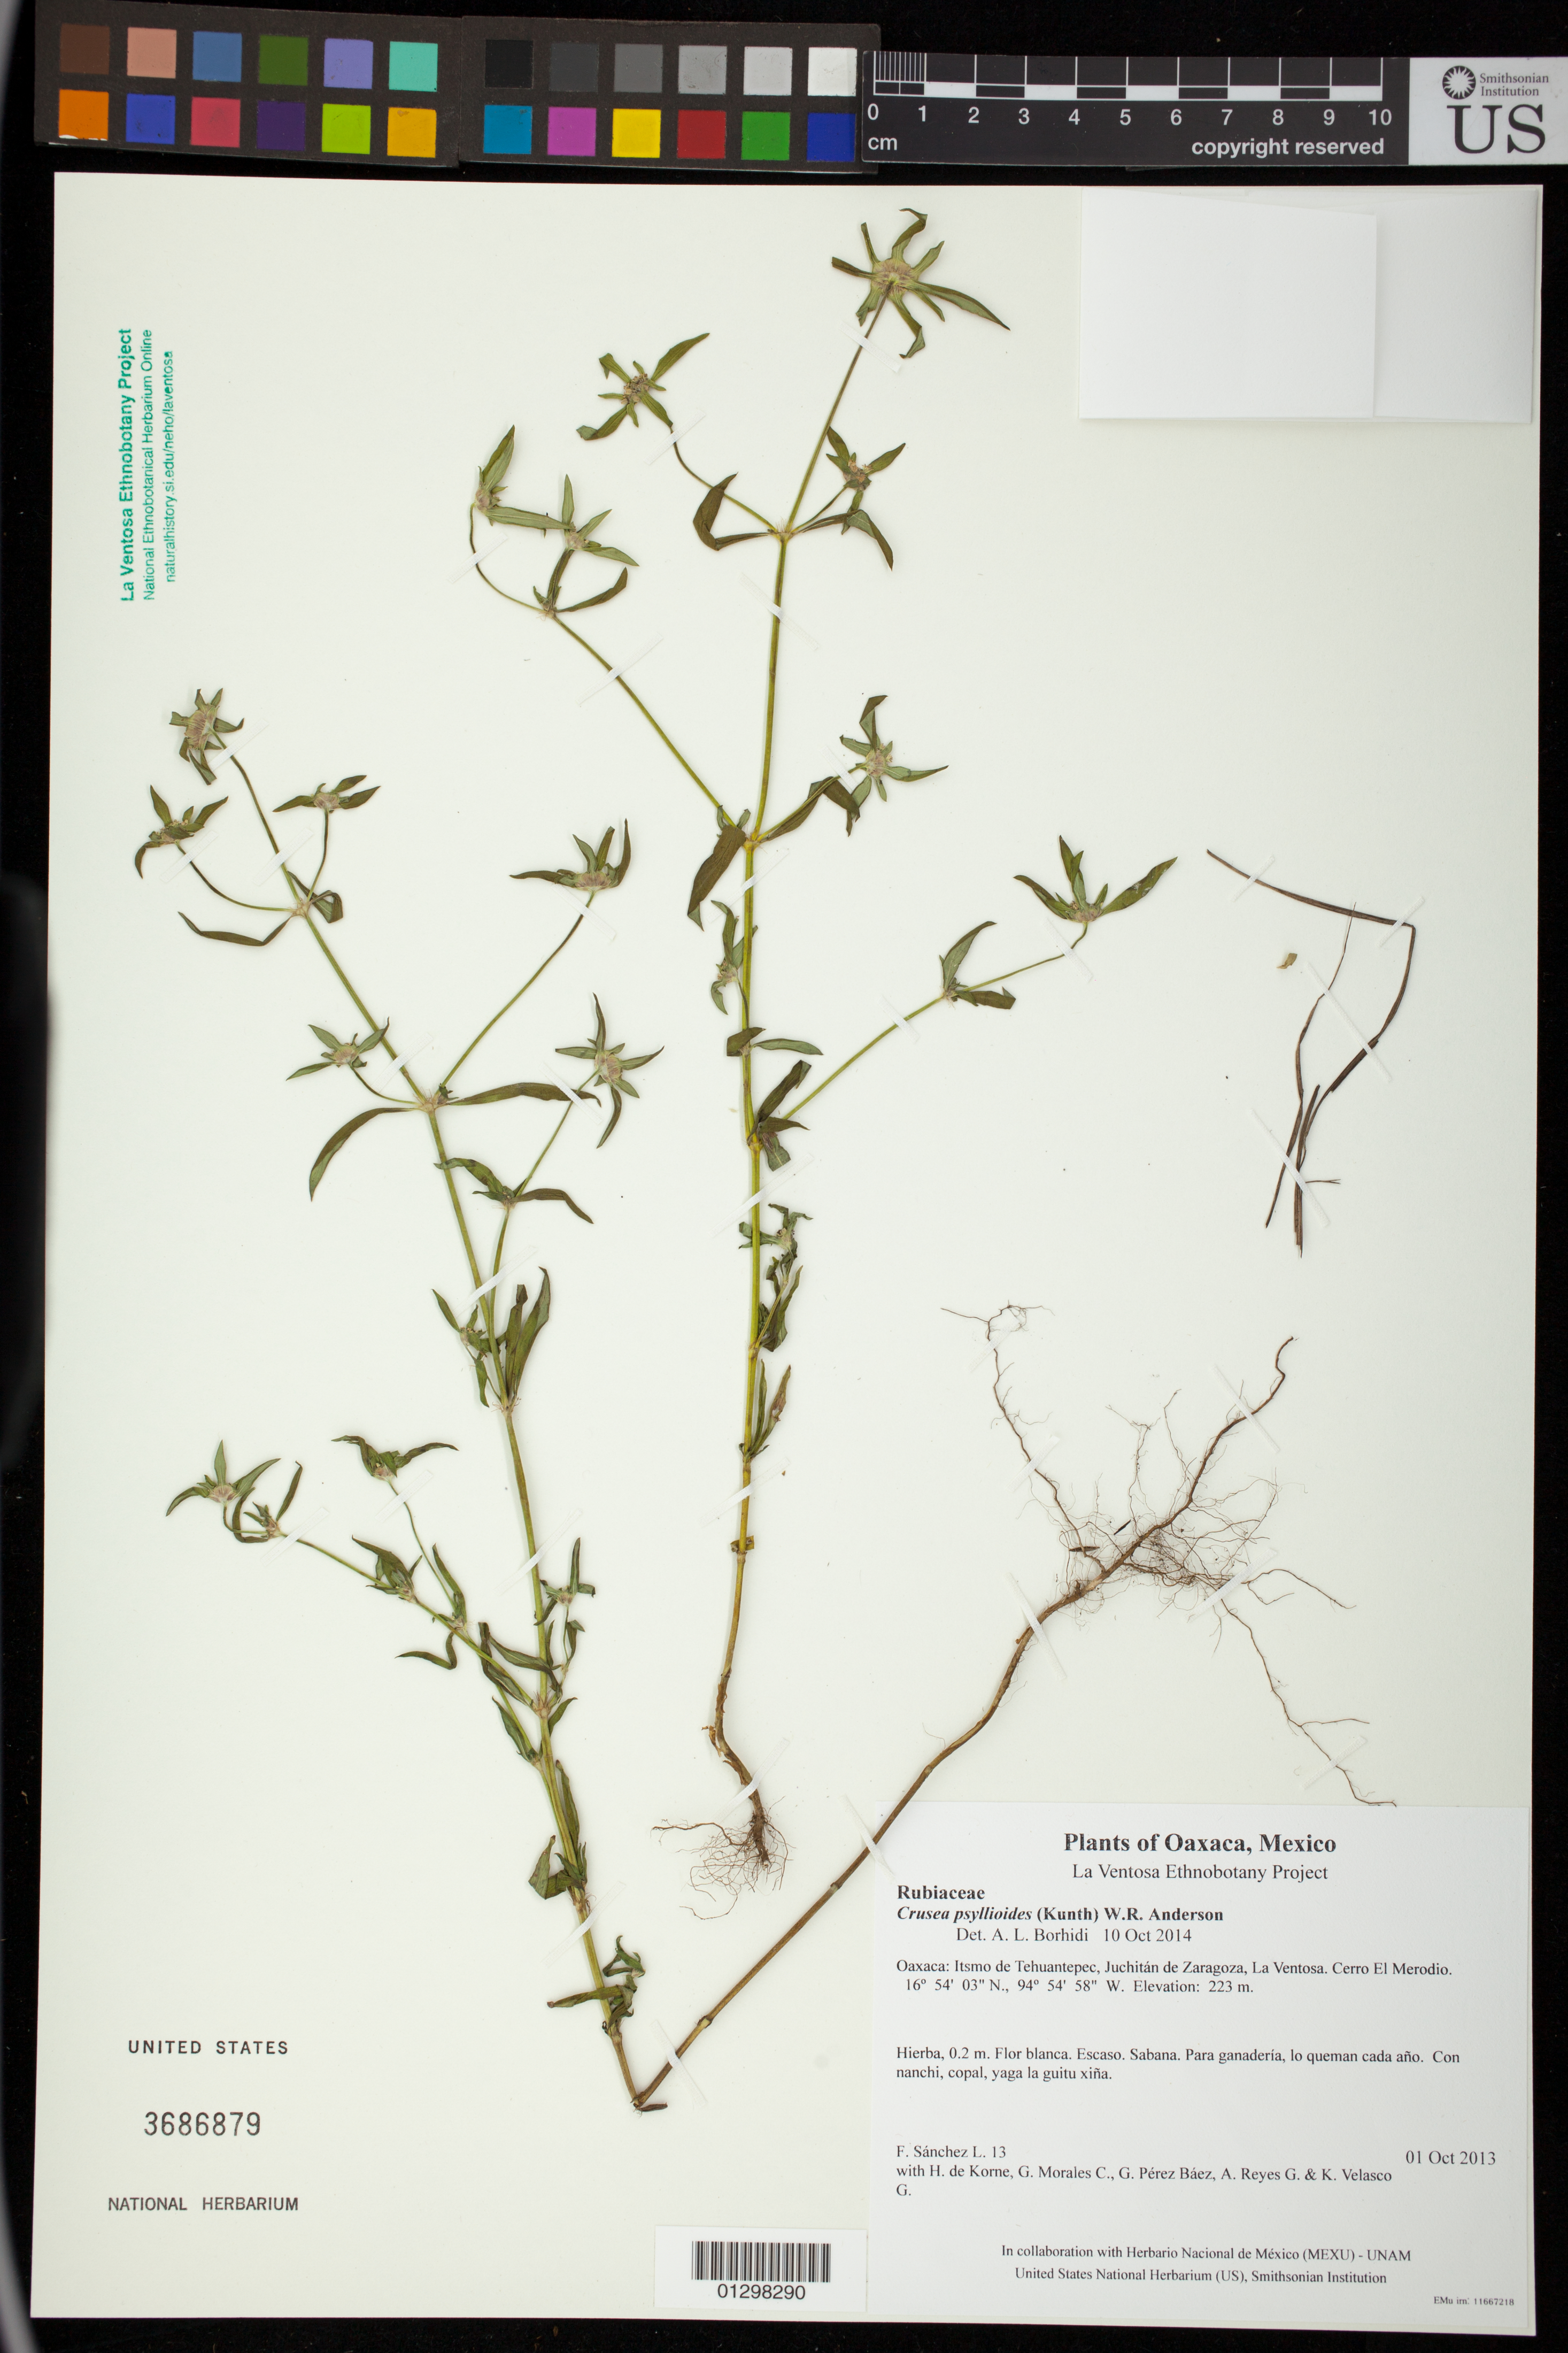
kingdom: Plantae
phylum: Tracheophyta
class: Magnoliopsida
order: Gentianales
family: Rubiaceae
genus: Crusea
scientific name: Crusea psyllioides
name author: (Kunth) W.R. Anderson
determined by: Borhidi, Attila L.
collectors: F. Sánchez L., H. de Korne, G. Morales C., G. Pérez Báez, A. Reyes G. & K. Velasco G.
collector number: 13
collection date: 2013-10-01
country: Mexico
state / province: Oaxaca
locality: Itsmo de Tehuantepec, Juchitán de Zaragoza, La Ventosa. Cerro El Merodio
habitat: Sabana. Para ganadería, lo queman cada año.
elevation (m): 223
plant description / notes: MEXU, US; Gui'xhi. 0.2 m. Guie' naquichi'. Huaxie'.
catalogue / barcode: US 3686879